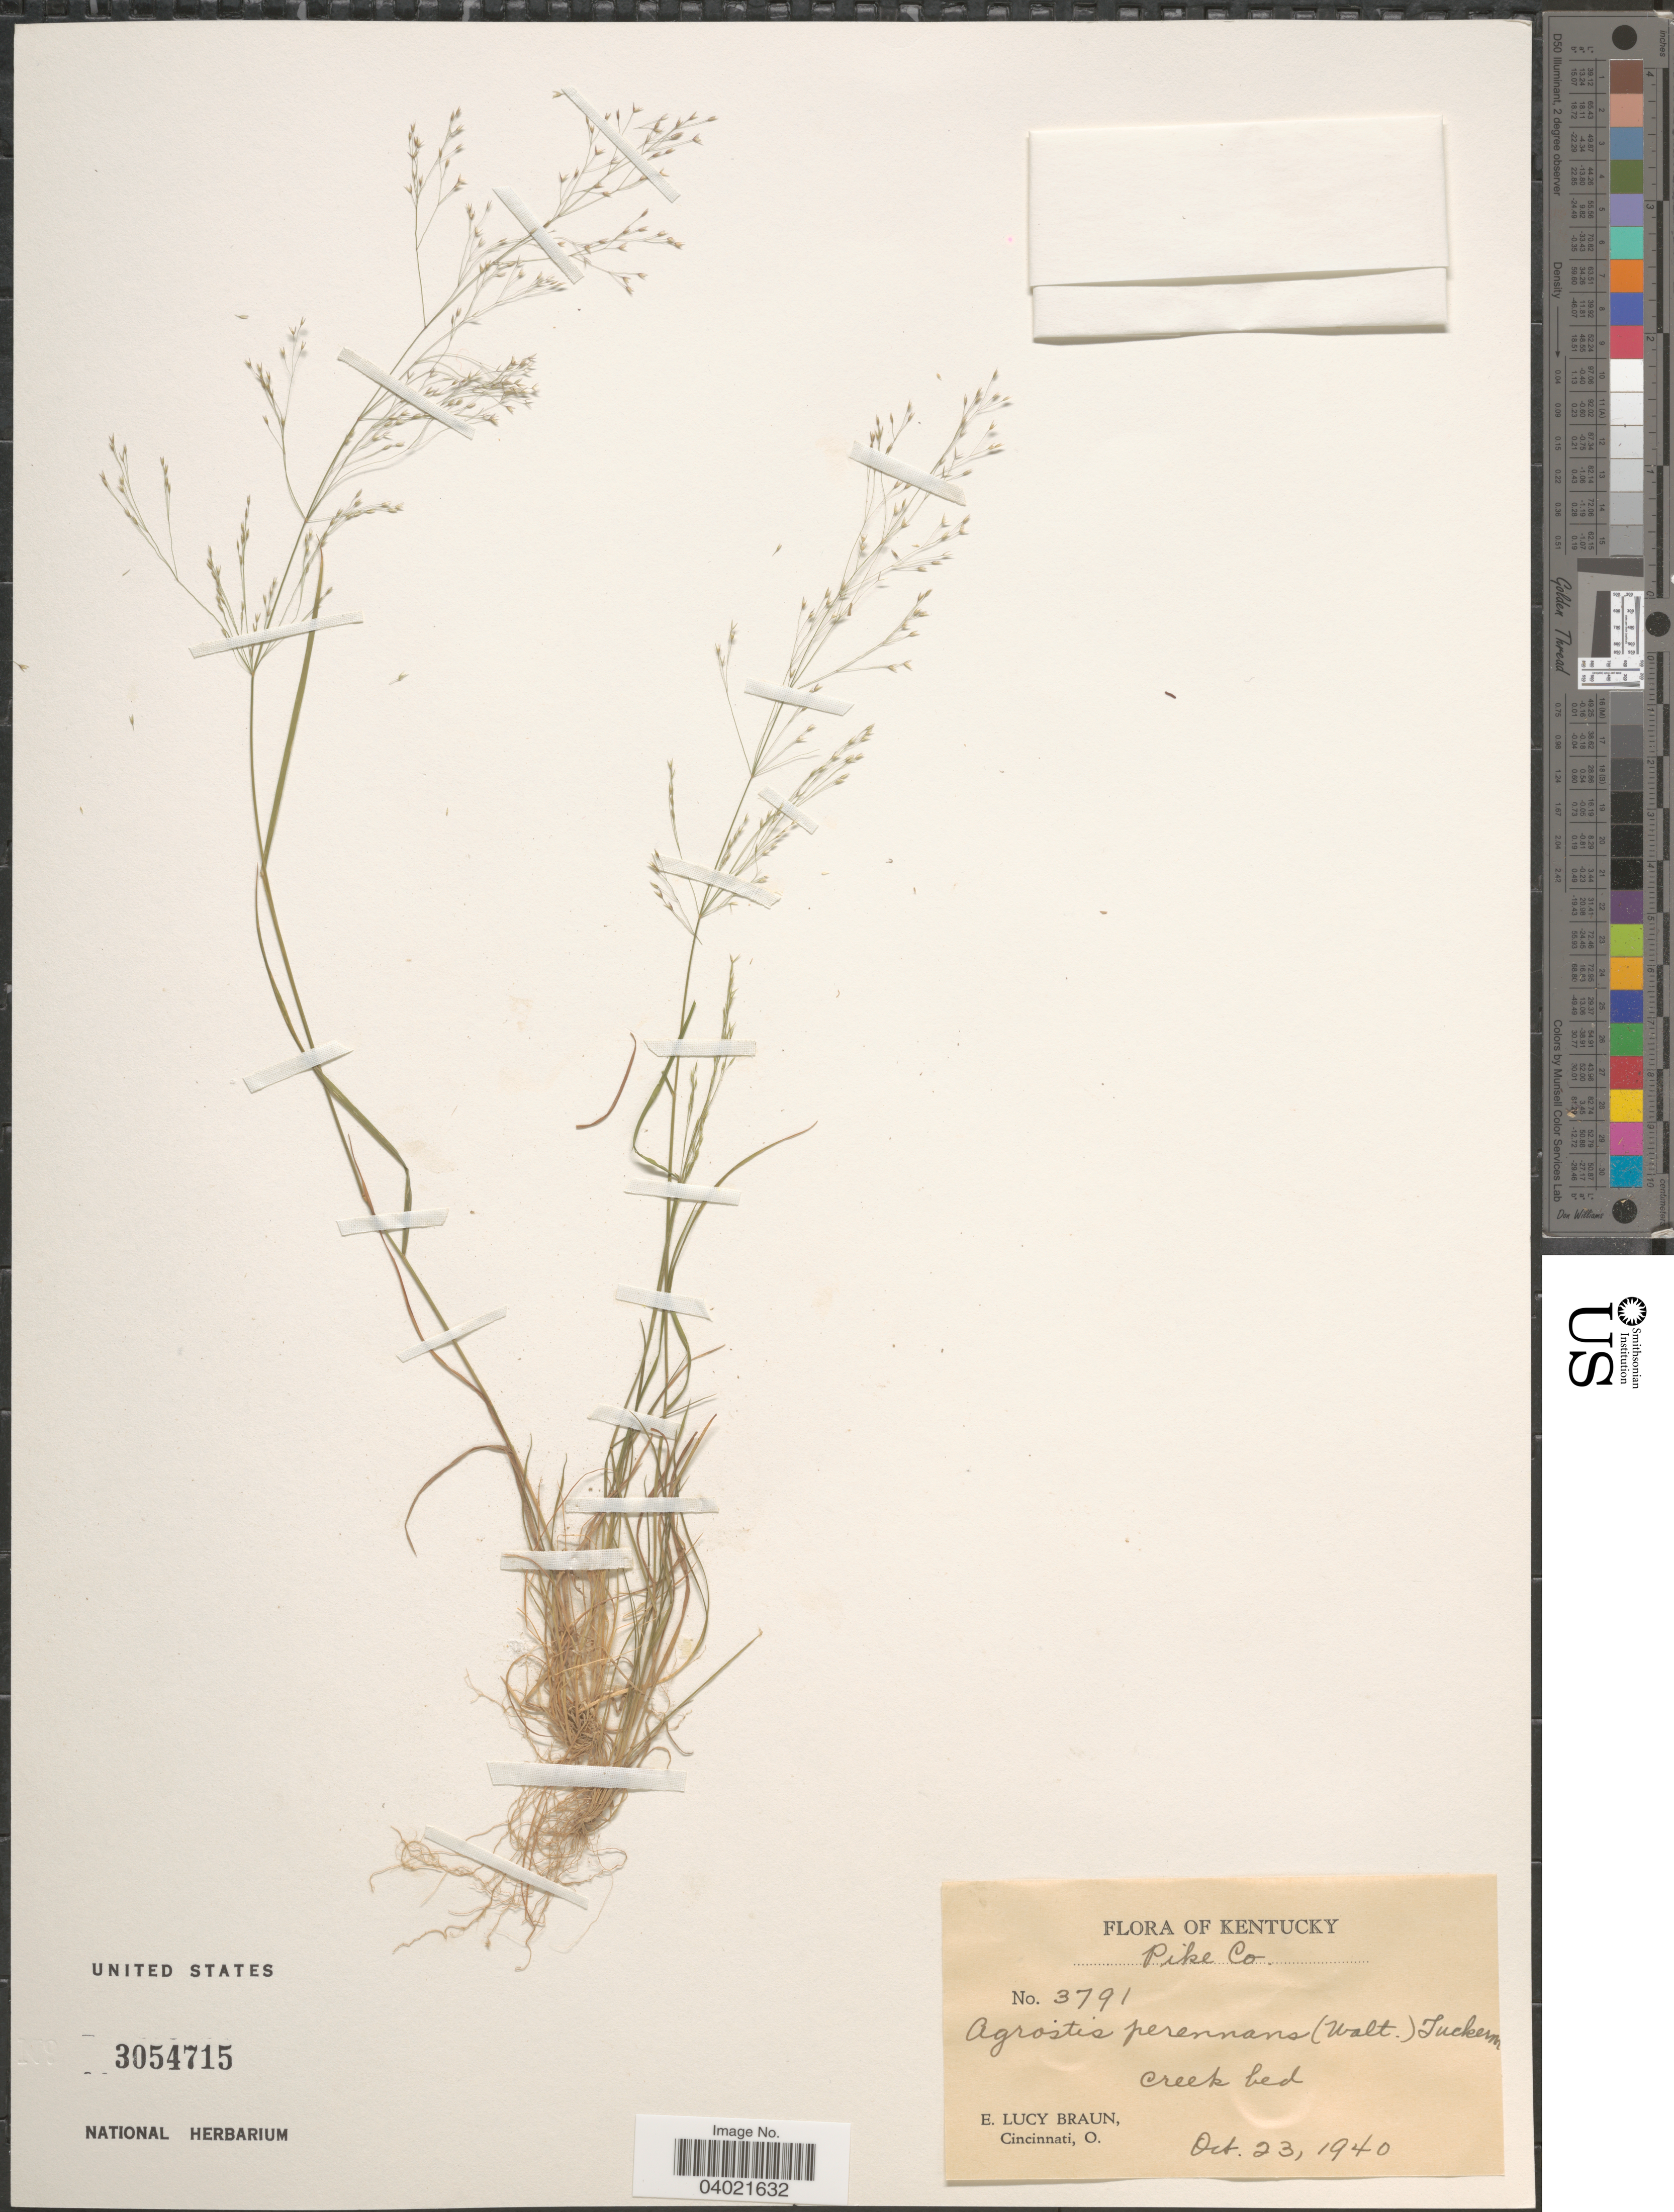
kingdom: Plantae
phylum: Tracheophyta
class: Liliopsida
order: Poales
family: Poaceae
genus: Agrostis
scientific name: Agrostis perennans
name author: (Walter) Tuck.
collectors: E. L. Braun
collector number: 3791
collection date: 1940-10-23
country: United States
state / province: Kentucky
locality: Pike Co. Creek bed.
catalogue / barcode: US 3054715